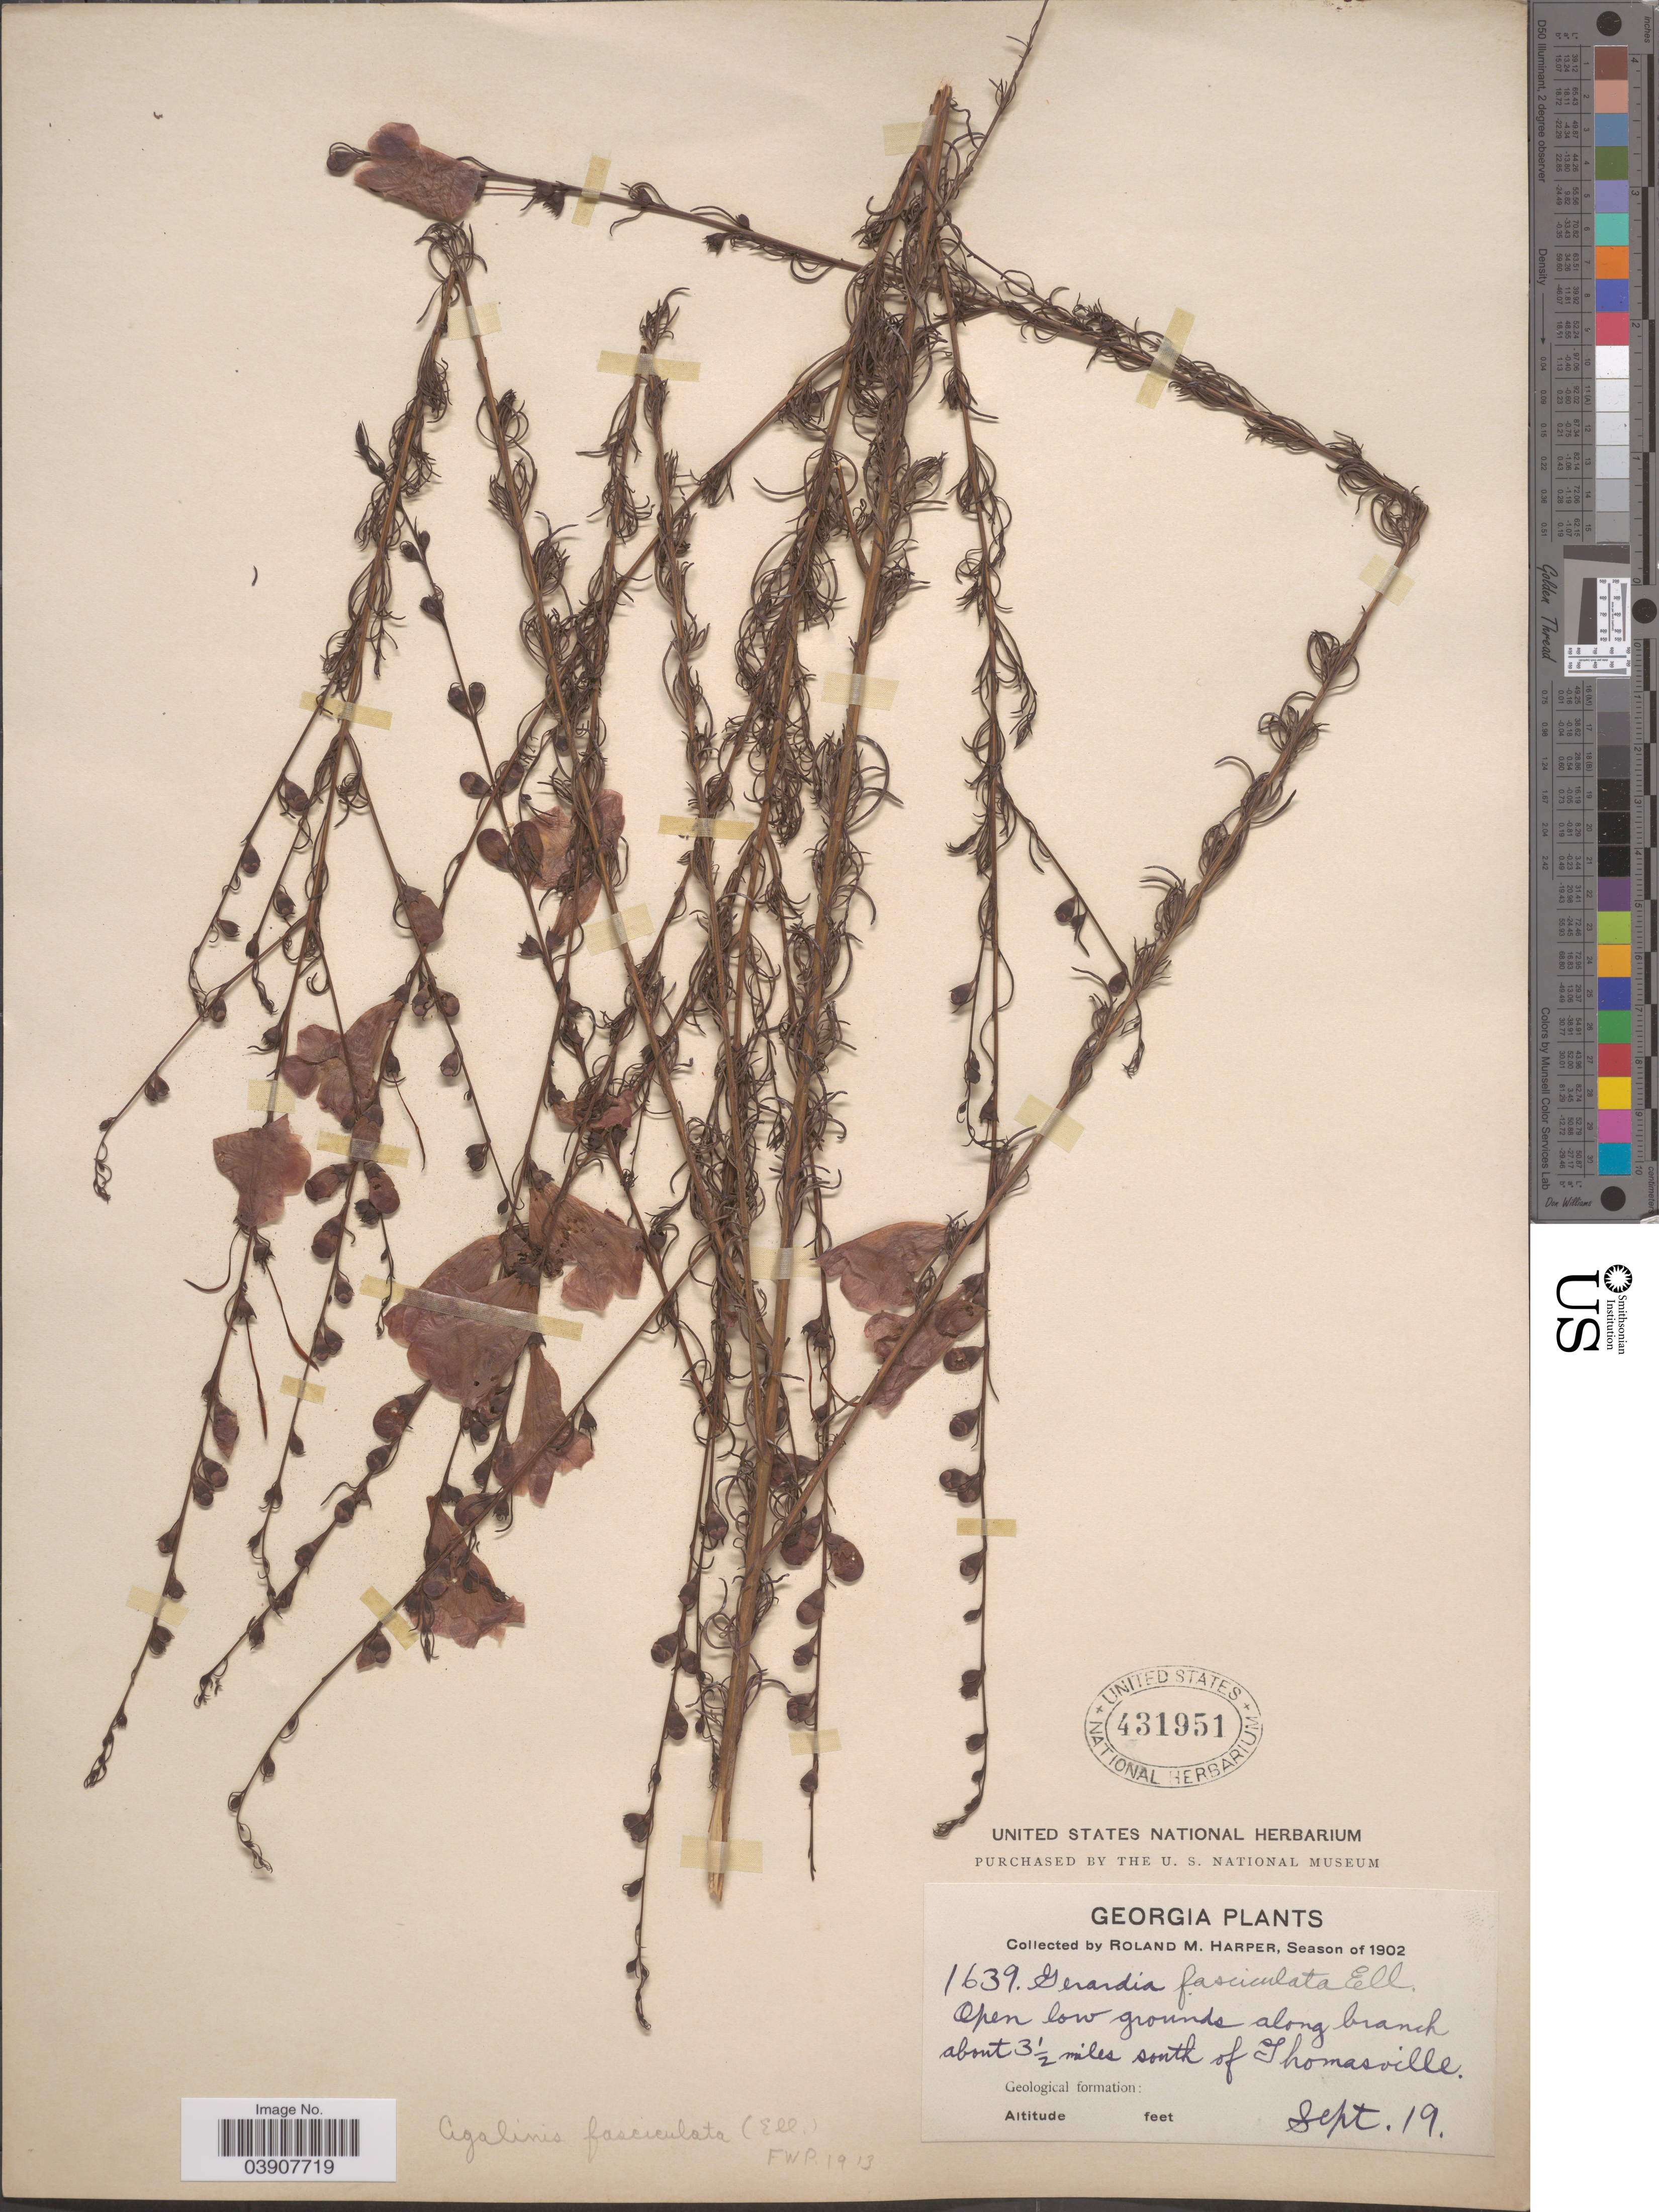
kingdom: Plantae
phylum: Tracheophyta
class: Magnoliopsida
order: Lamiales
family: Orobanchaceae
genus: Agalinis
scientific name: Agalinis fasciculata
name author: (Elliott) Raf.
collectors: R. M. Harper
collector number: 1639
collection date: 1902-09-19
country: United States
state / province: Georgia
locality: Open low grounds along branch about 3½ miles south of Thomasville.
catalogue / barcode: US 431951